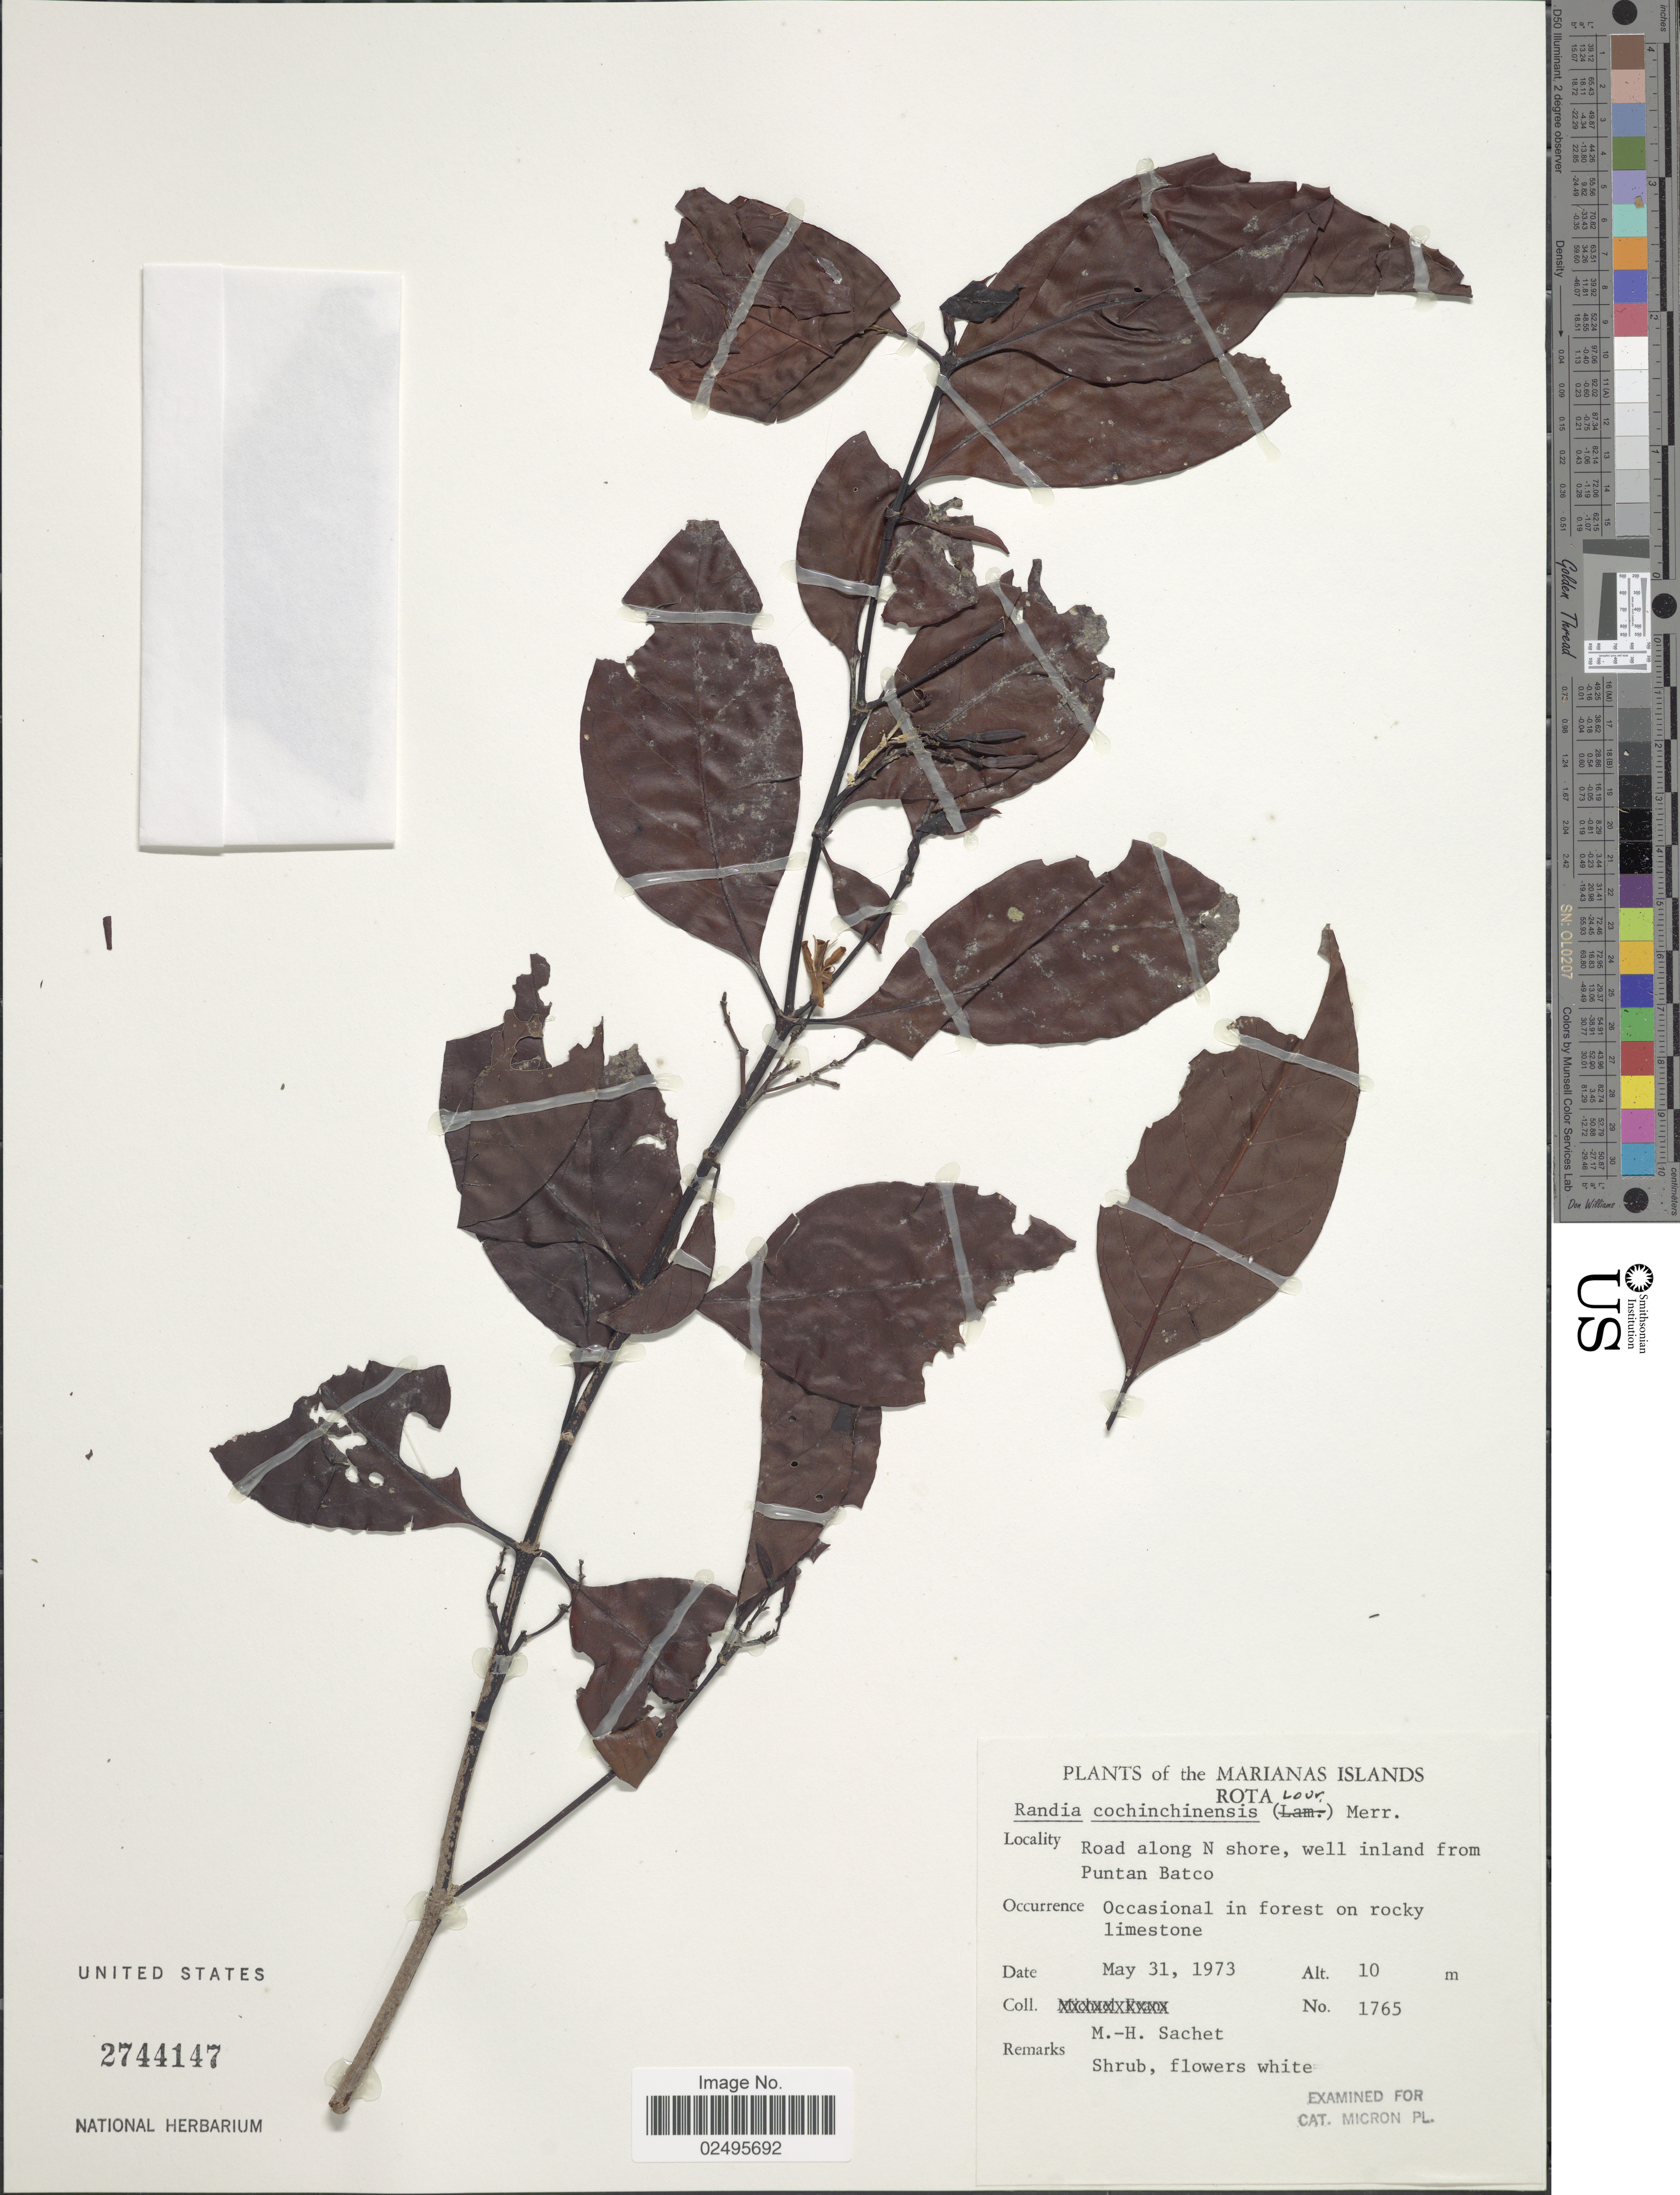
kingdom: Plantae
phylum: Tracheophyta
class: Magnoliopsida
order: Gentianales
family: Rubiaceae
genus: Aidia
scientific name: Aidia graeffei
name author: (Reinecke) Tirveng.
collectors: M.-H. Sachet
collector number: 1765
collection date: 1973-05-31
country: Northern Mariana Islands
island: Rota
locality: Rota. Road along N shore, well inland from Puntan Batco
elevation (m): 10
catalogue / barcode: US 2744147